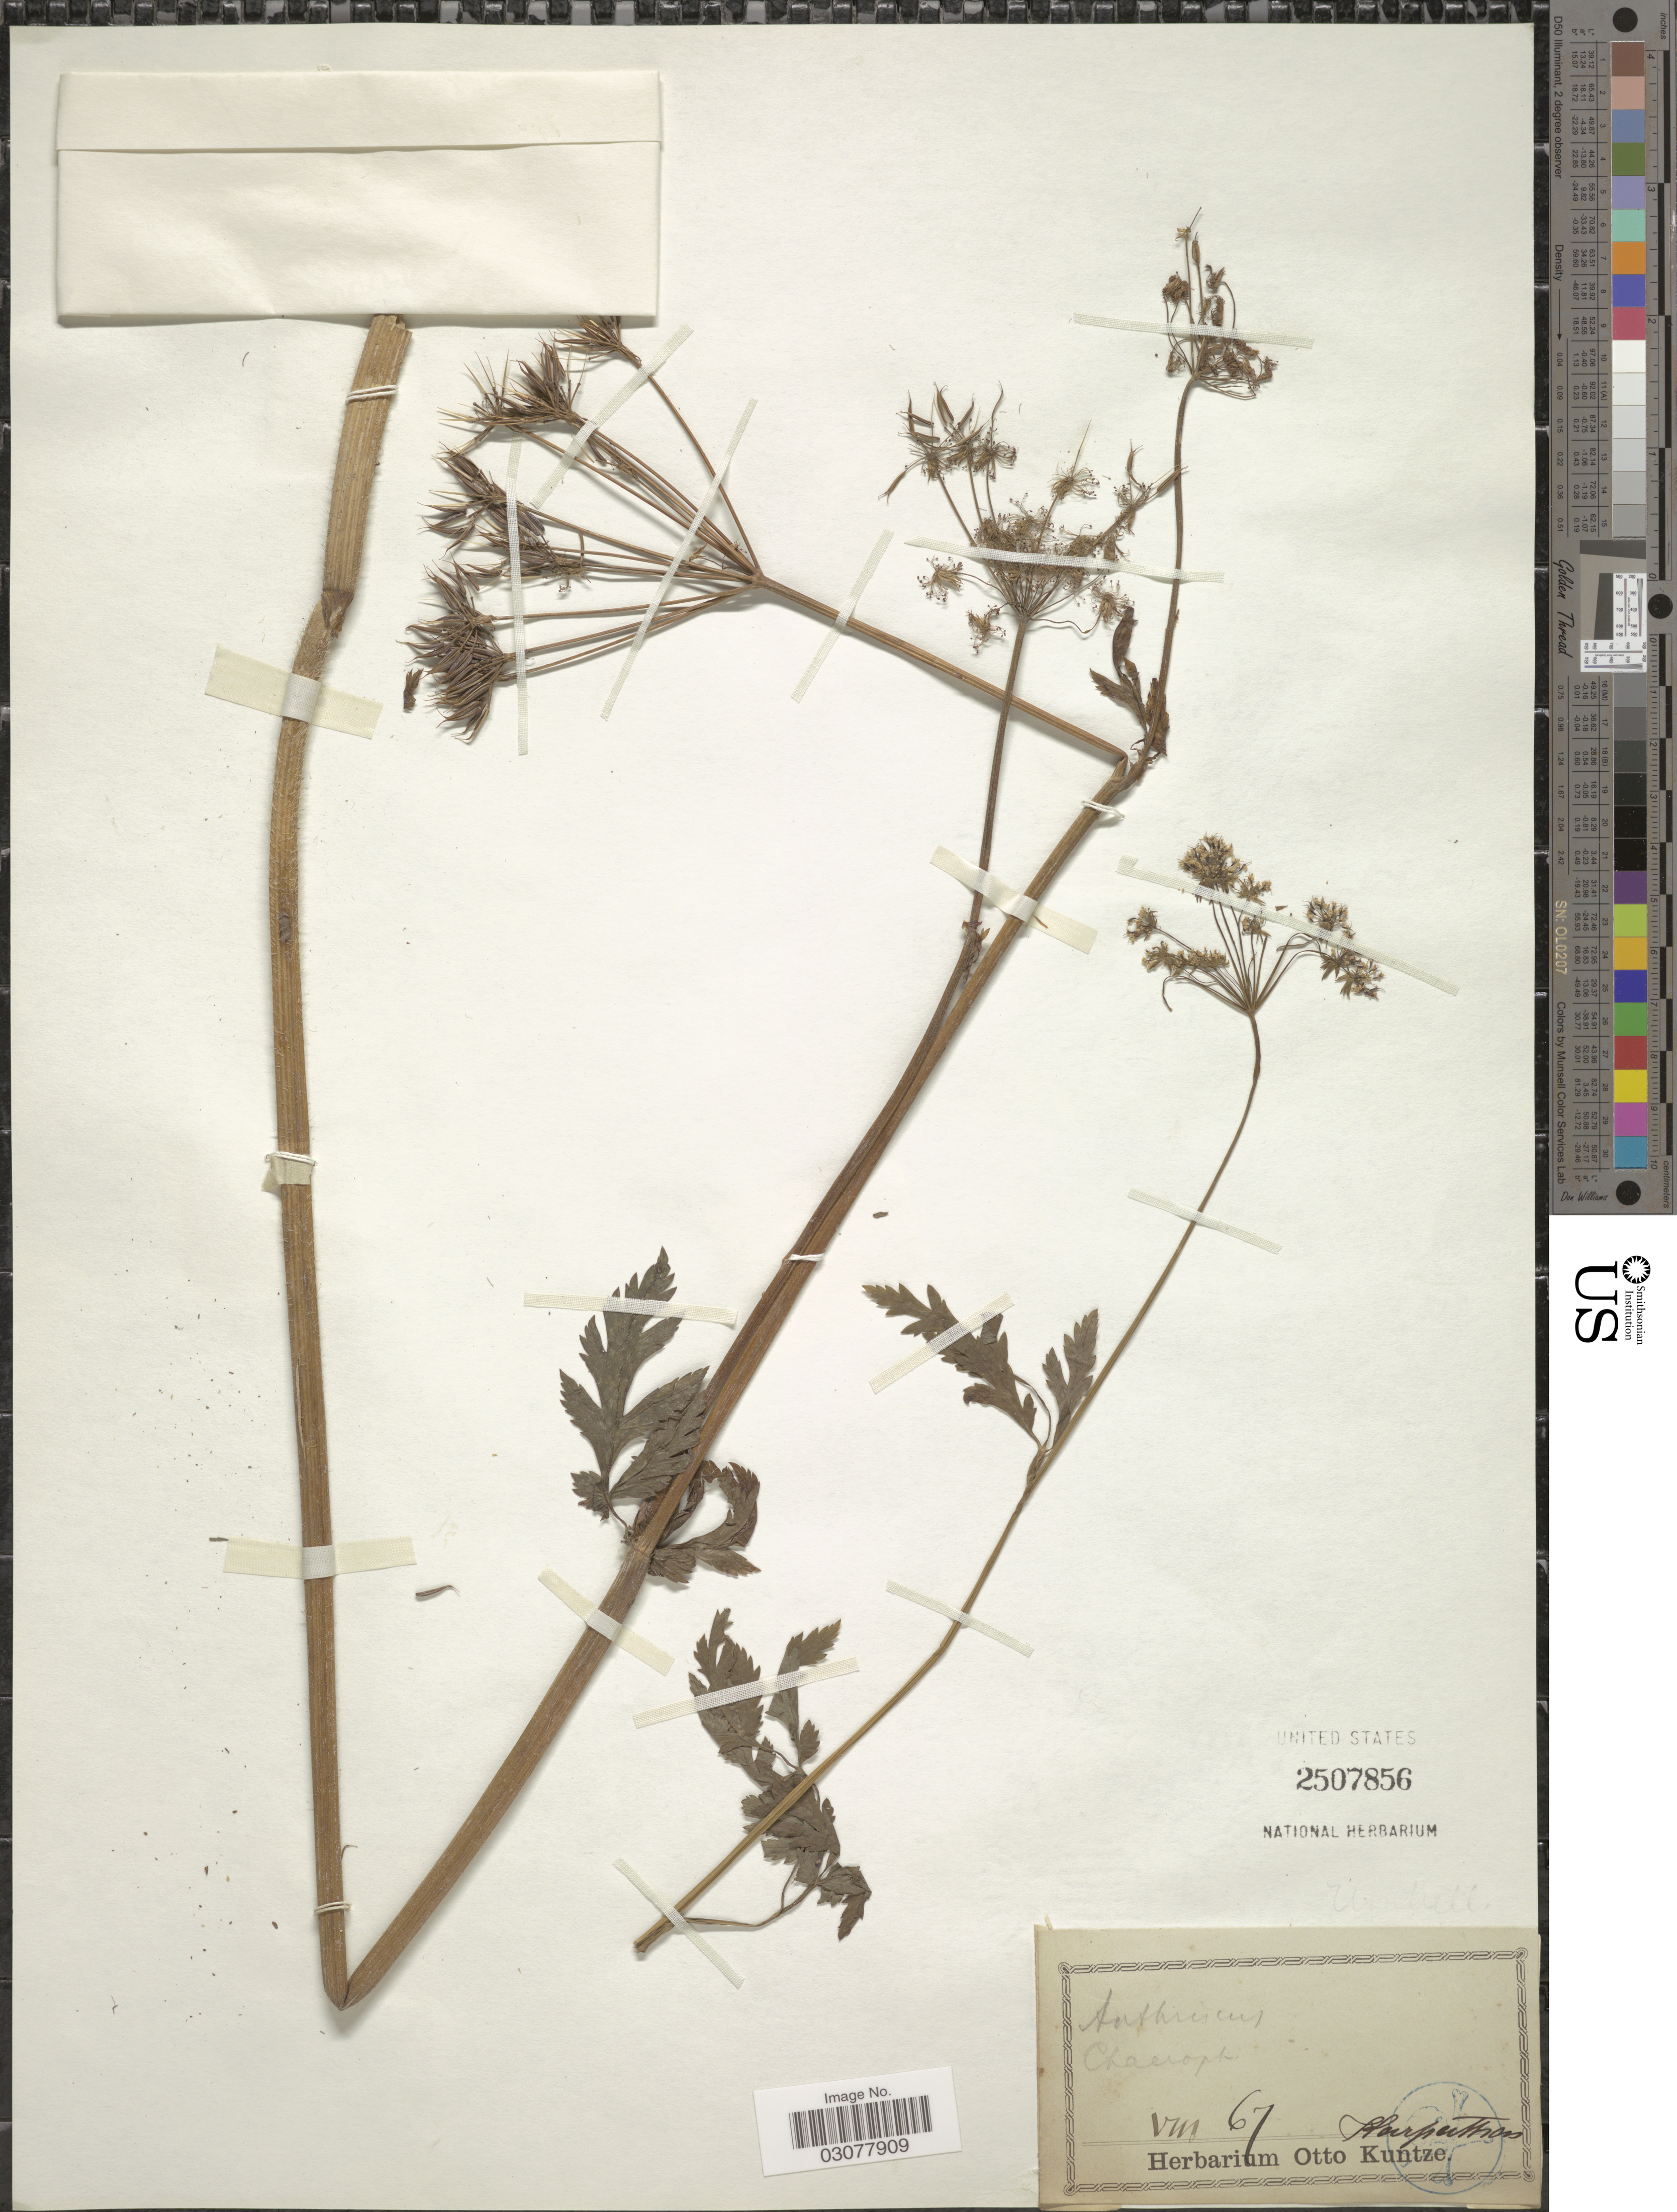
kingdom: Plantae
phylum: Tracheophyta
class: Magnoliopsida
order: Apiales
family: Apiaceae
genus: Anthriscus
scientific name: Anthriscus sp.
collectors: ex herb. Otto Kuntze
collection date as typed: Transcribed d/m/y: /8/67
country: Greece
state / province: South Aegean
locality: Karpathos.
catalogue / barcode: US 2507856